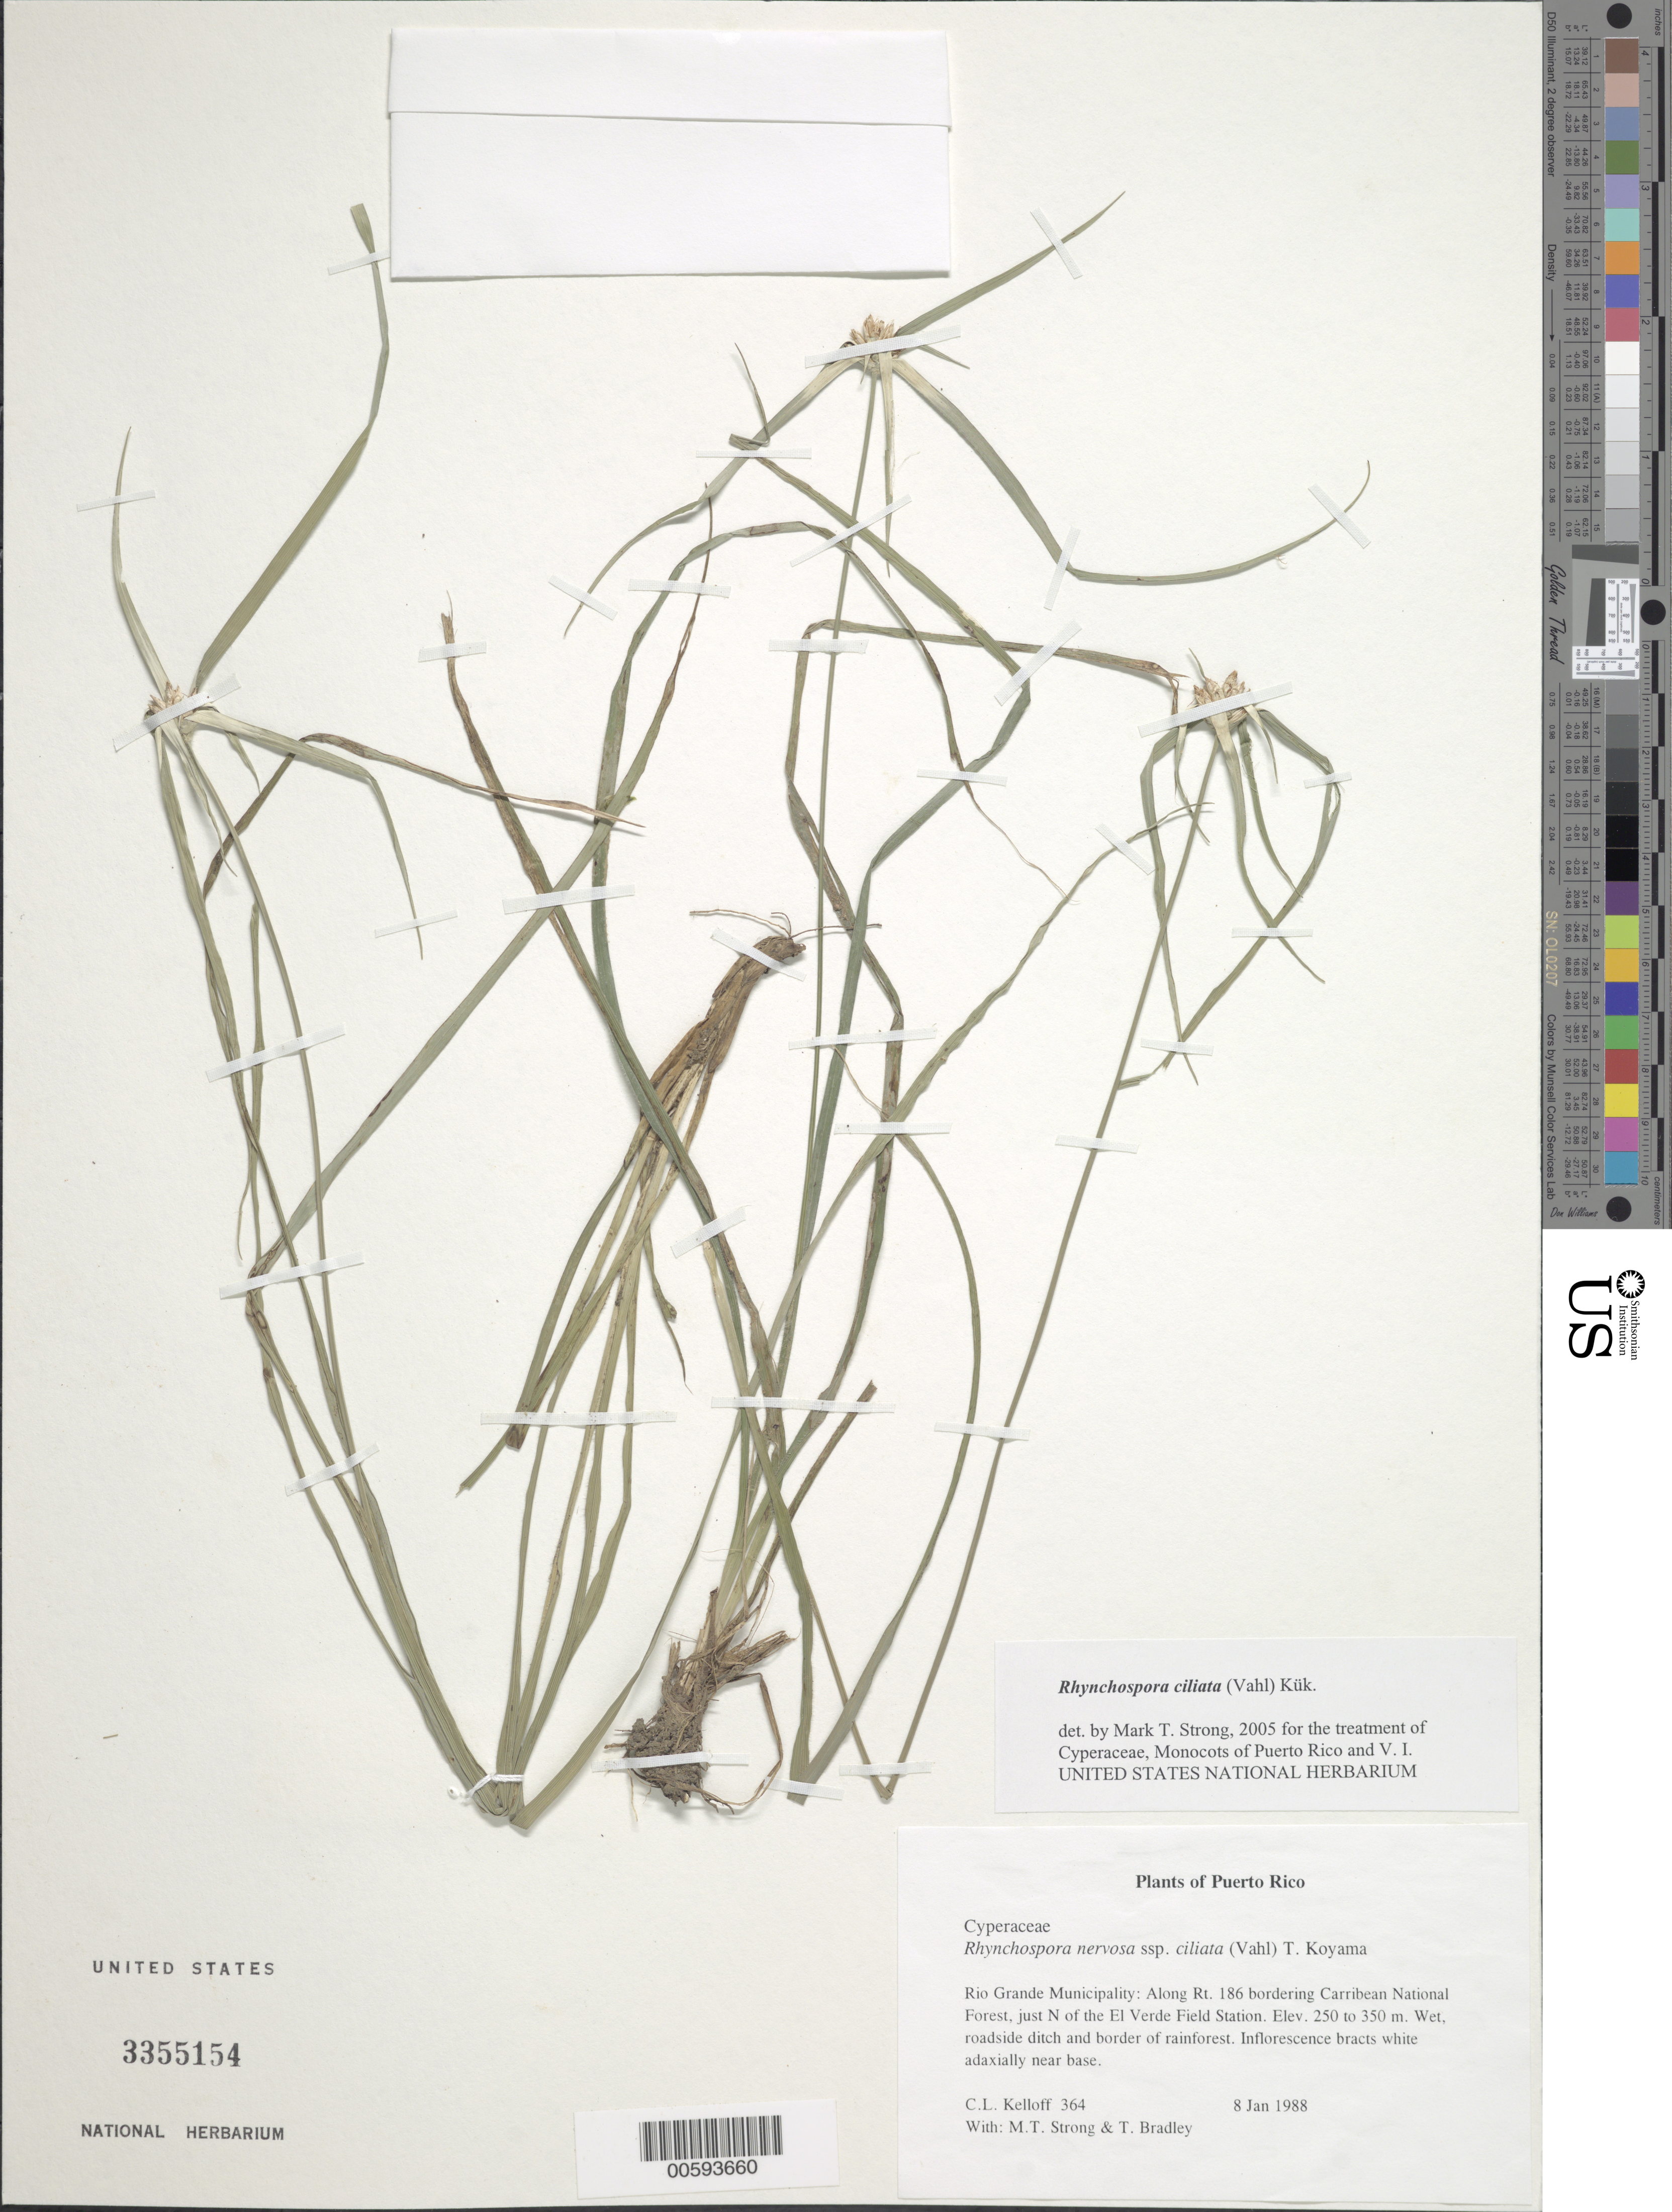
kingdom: Plantae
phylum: Tracheophyta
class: Liliopsida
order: Poales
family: Cyperaceae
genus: Rhynchospora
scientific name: Rhynchospora ciliata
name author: (G. Mey.) Kük.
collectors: C. L. Kelloff, M. T. Strong & T. Bradley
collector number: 364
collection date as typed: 08 Jan 1988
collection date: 1988-01-08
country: Puerto Rico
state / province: Río Grande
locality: Rio Grande Municipality: Along Rt. 186 bordering Caribbean National Forest, just N of the El Verde Field Station.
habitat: Wet, roadside ditch and border of rainforest.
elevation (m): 250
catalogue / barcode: US 3355154